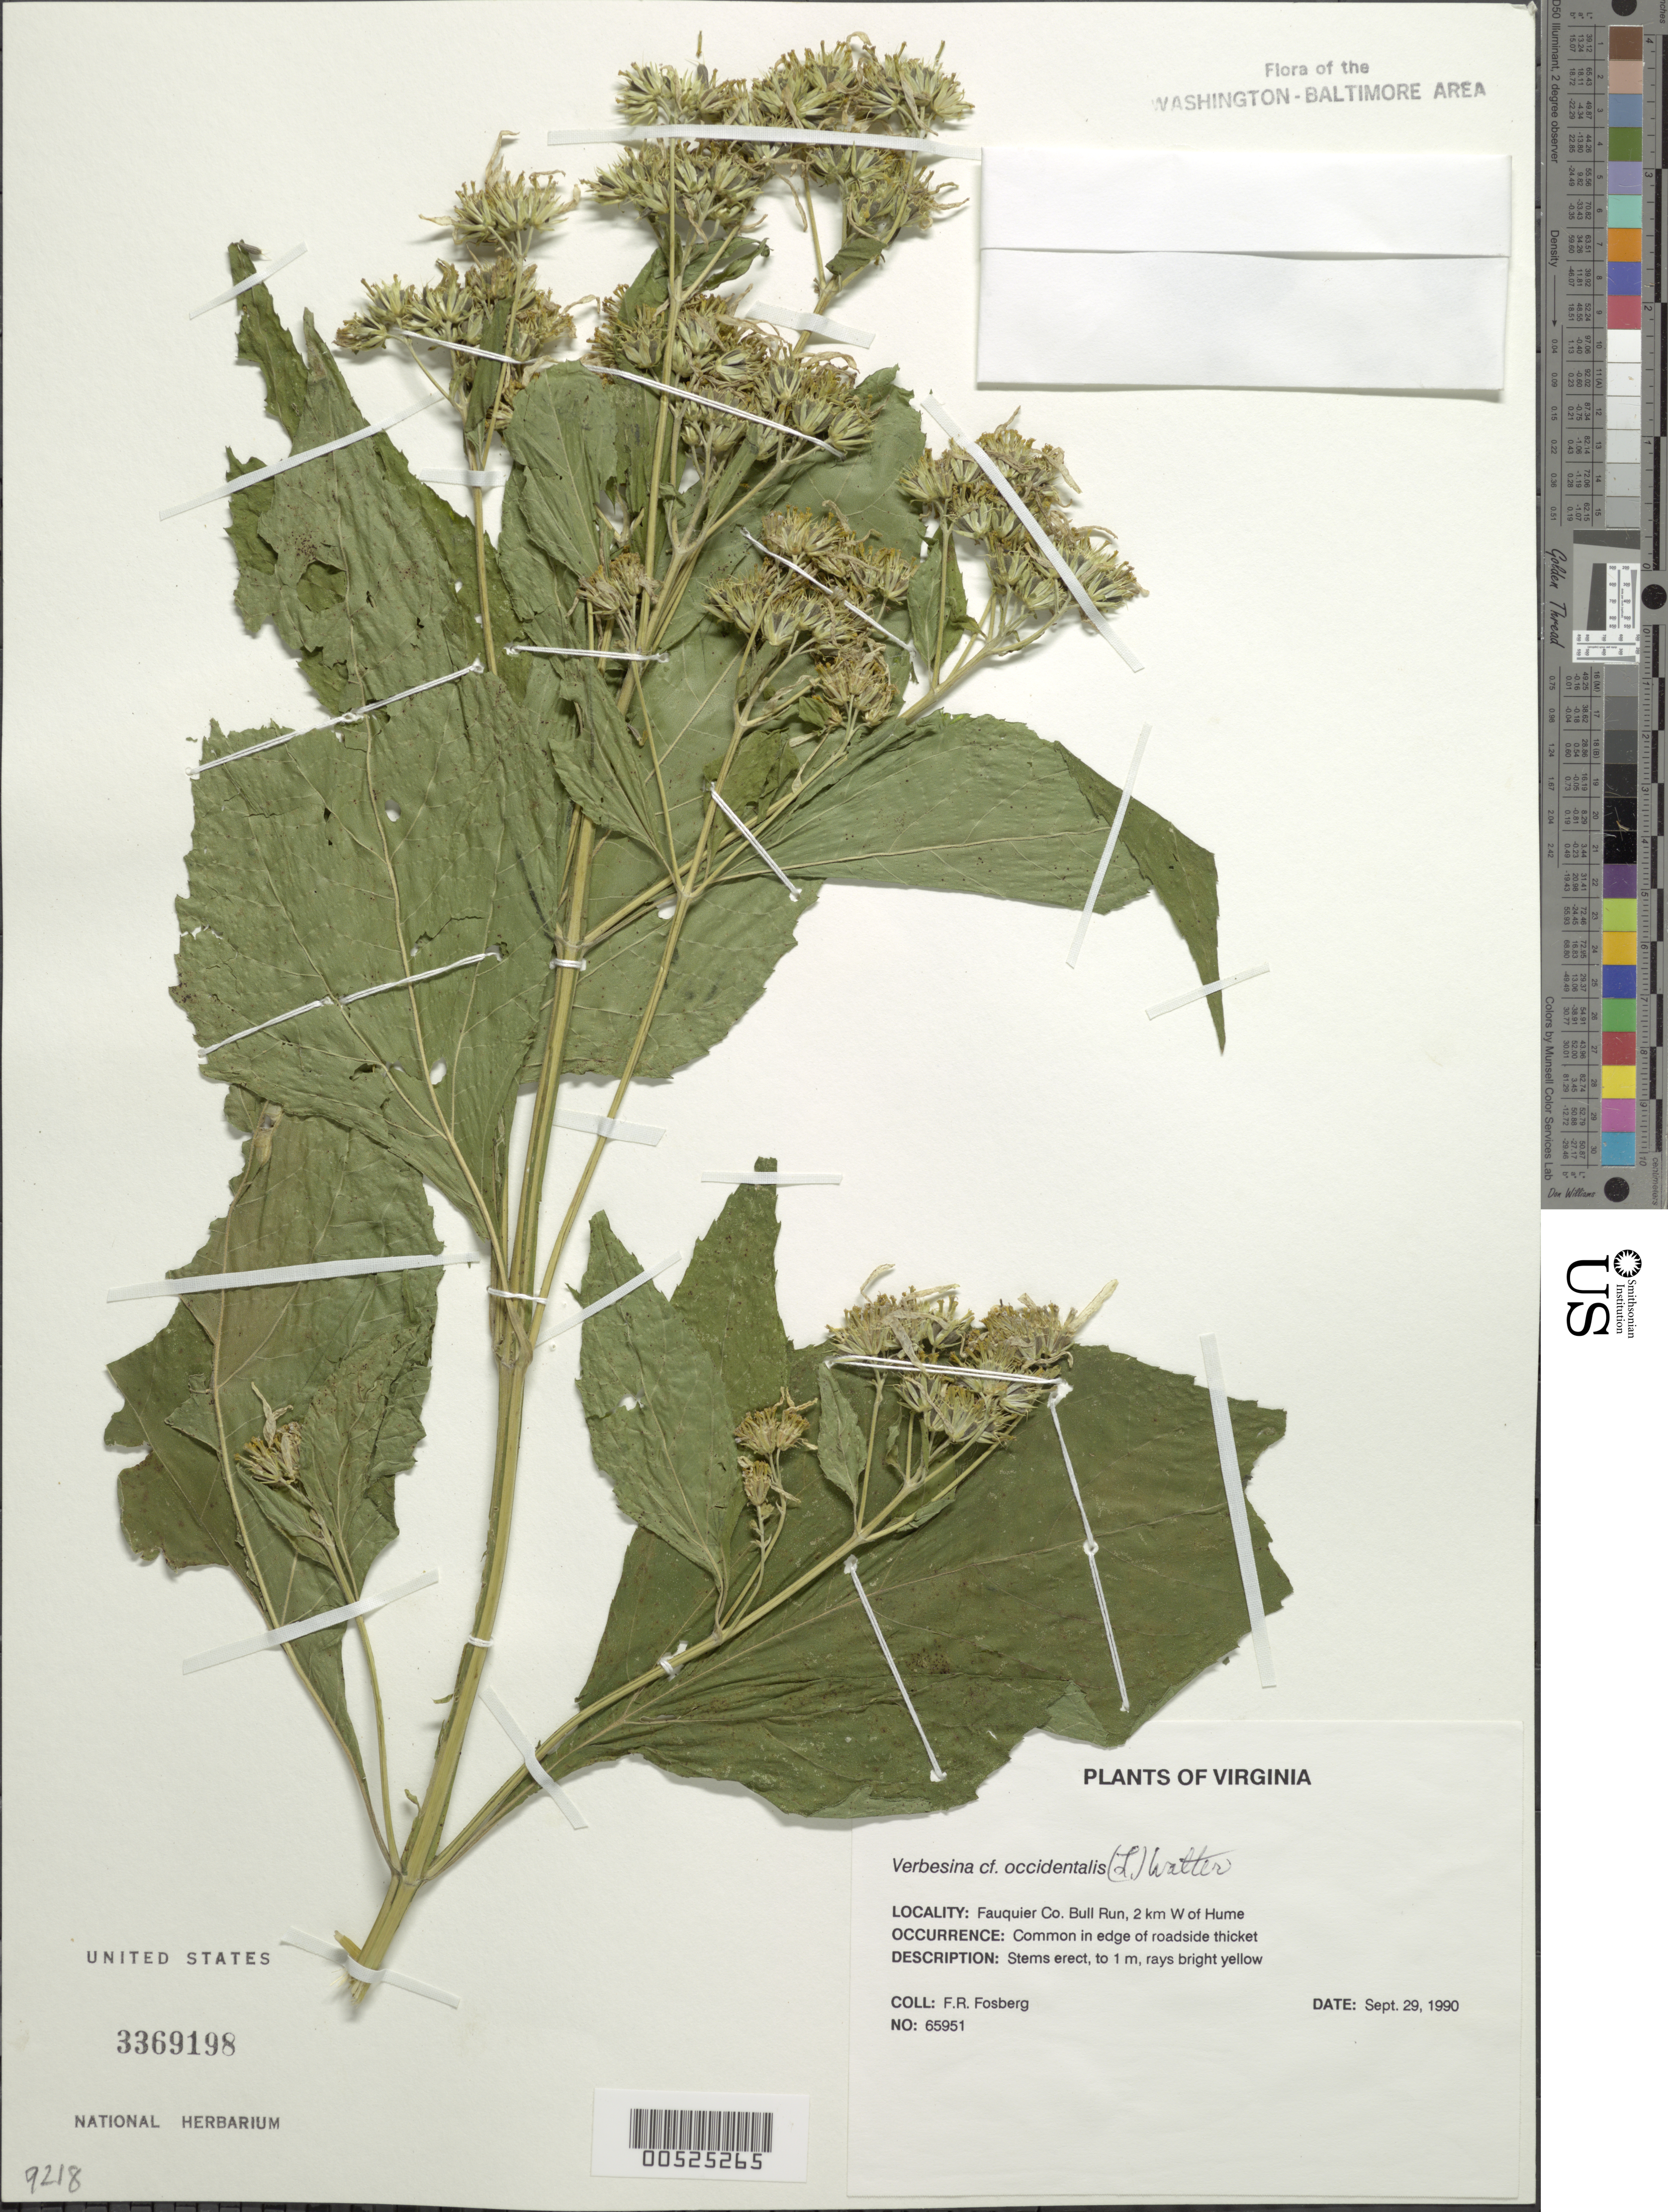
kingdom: Plantae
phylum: Tracheophyta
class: Magnoliopsida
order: Asterales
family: Asteraceae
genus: Verbesina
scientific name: Verbesina occidentalis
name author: (L.) Walter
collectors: F. R. Fosberg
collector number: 65951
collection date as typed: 29 Sep 1990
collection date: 1990-09-29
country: United States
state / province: Virginia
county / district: Fauquier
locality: Bull Run, 2 Km W of Hume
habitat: Common in edge of roadside thicket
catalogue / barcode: US 3369198